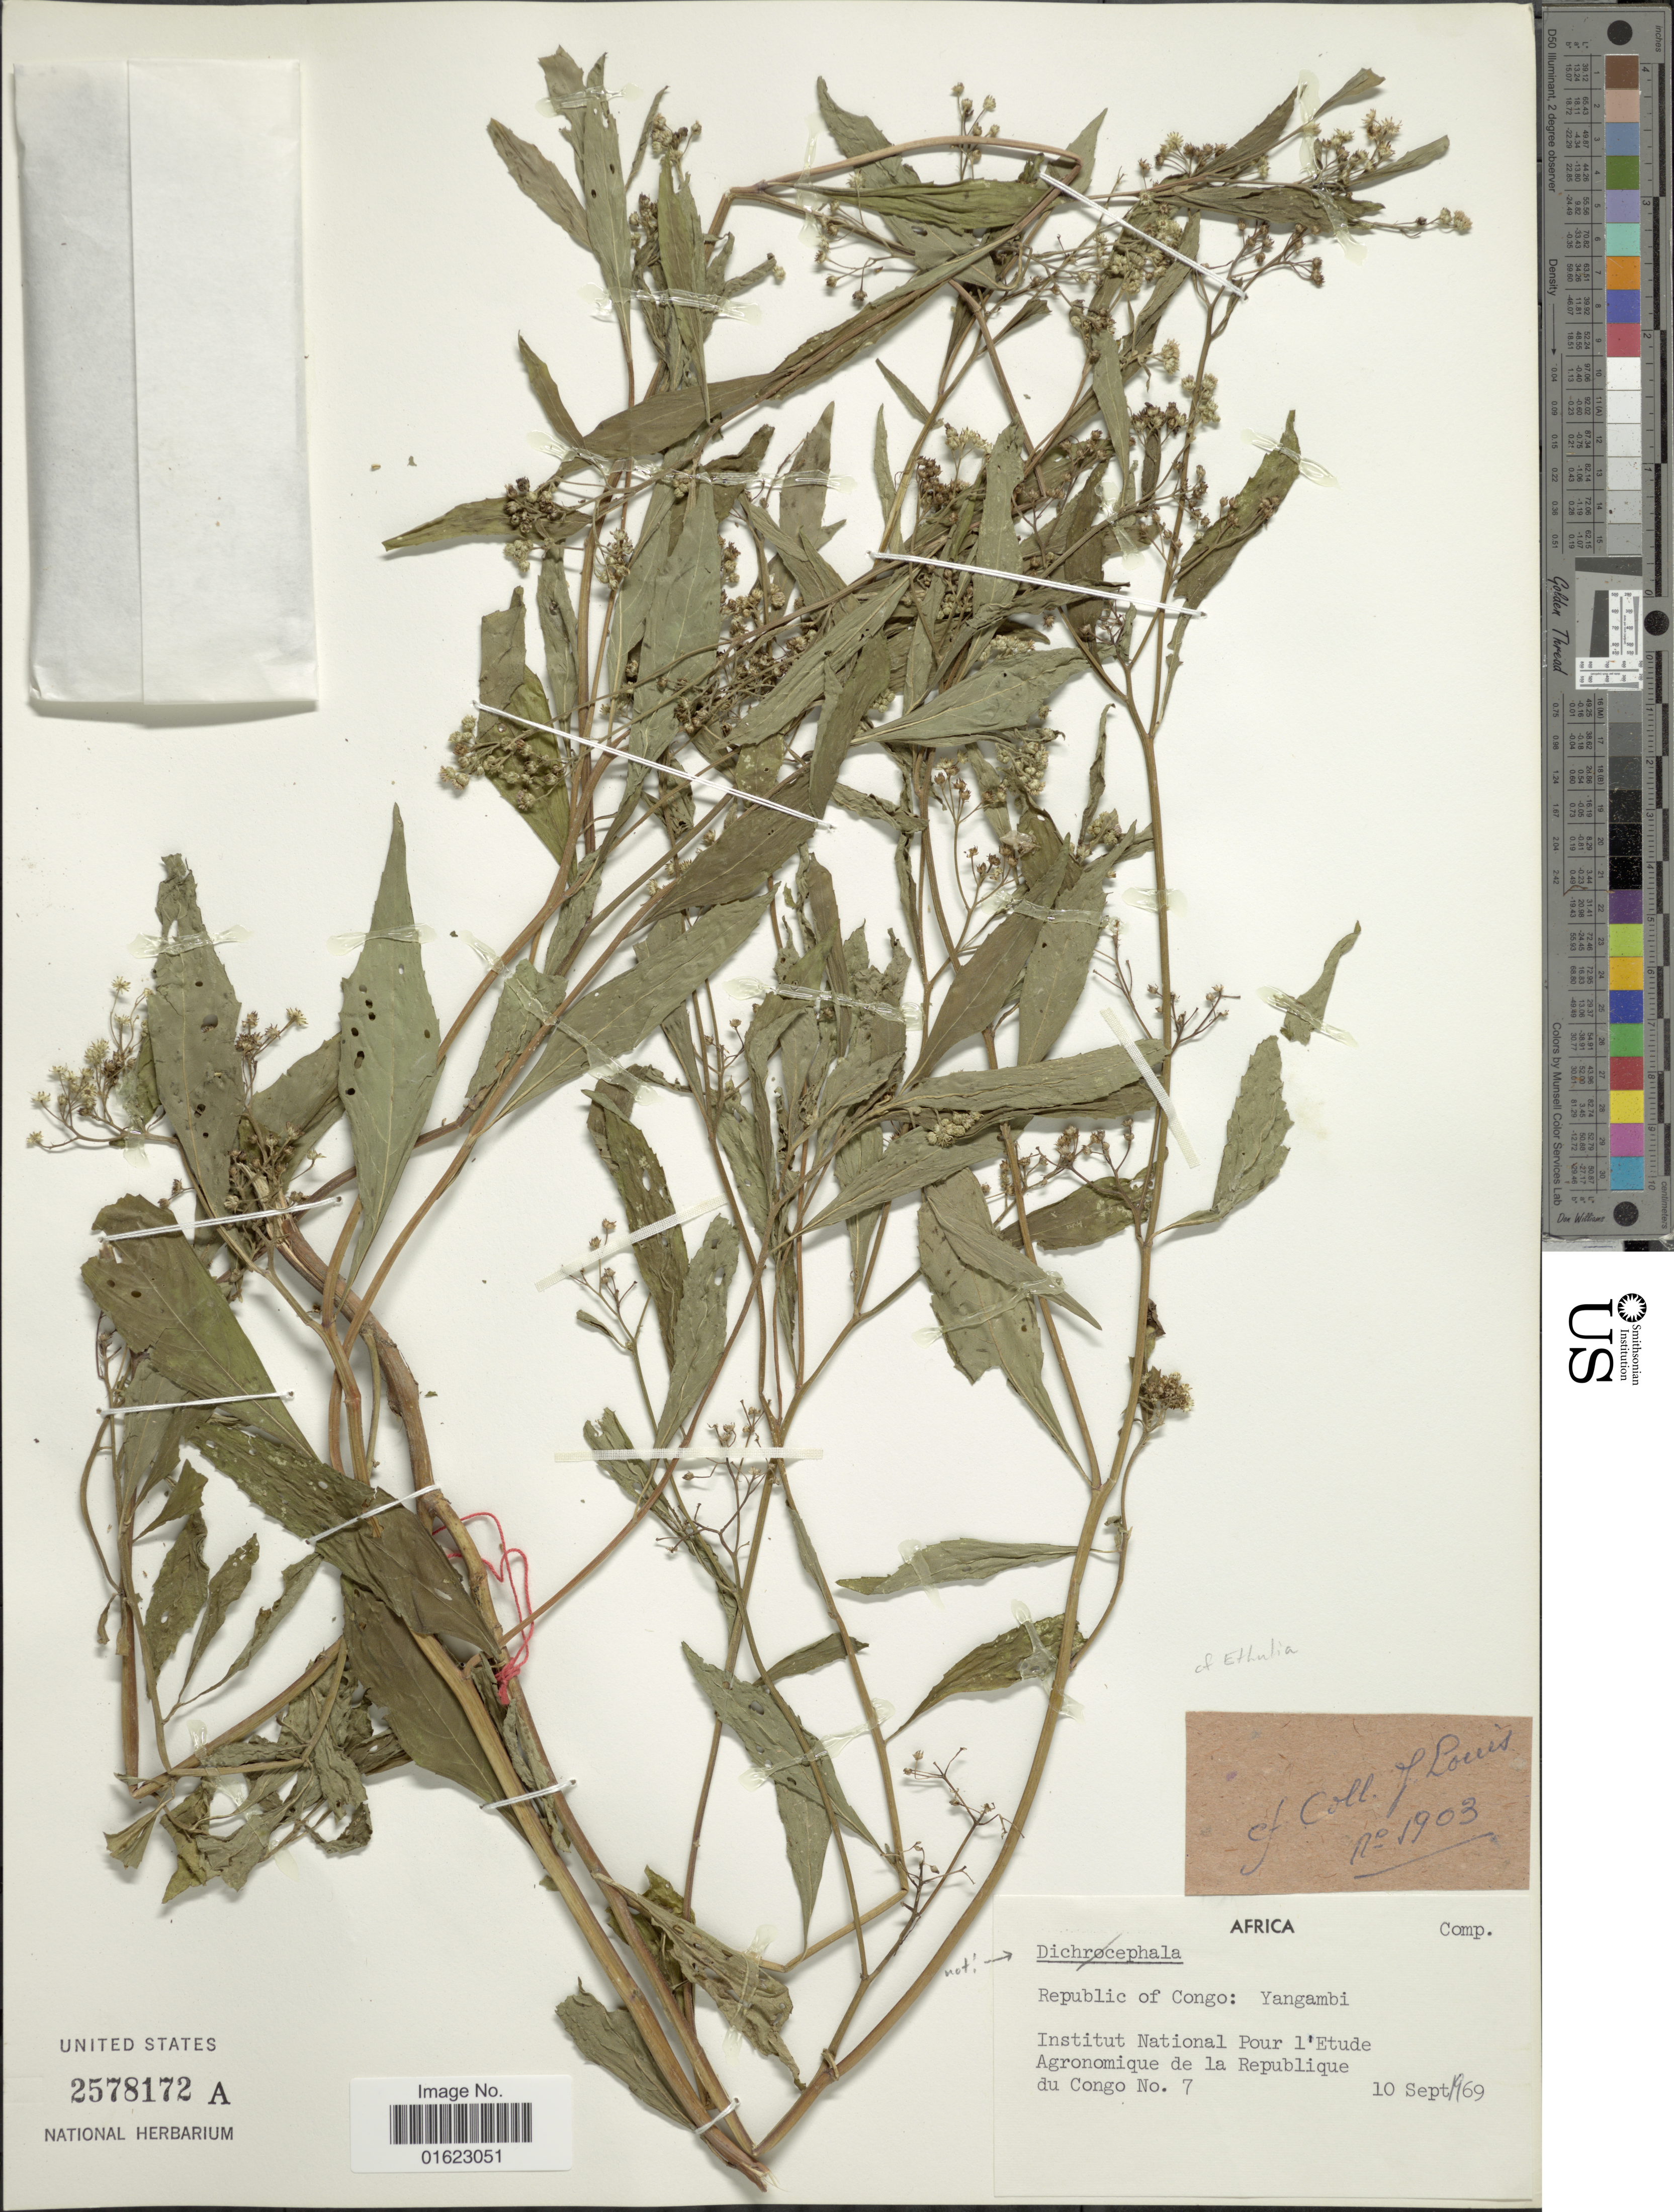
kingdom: Plantae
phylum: Tracheophyta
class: Magnoliopsida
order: Asterales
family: Asteraceae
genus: Ethulia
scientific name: Ethulia sp.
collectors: J. Louis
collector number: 1903/7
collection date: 1969-09-10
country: Congo, Republic of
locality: Africa. Republic of Congo.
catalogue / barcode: US 2578172A